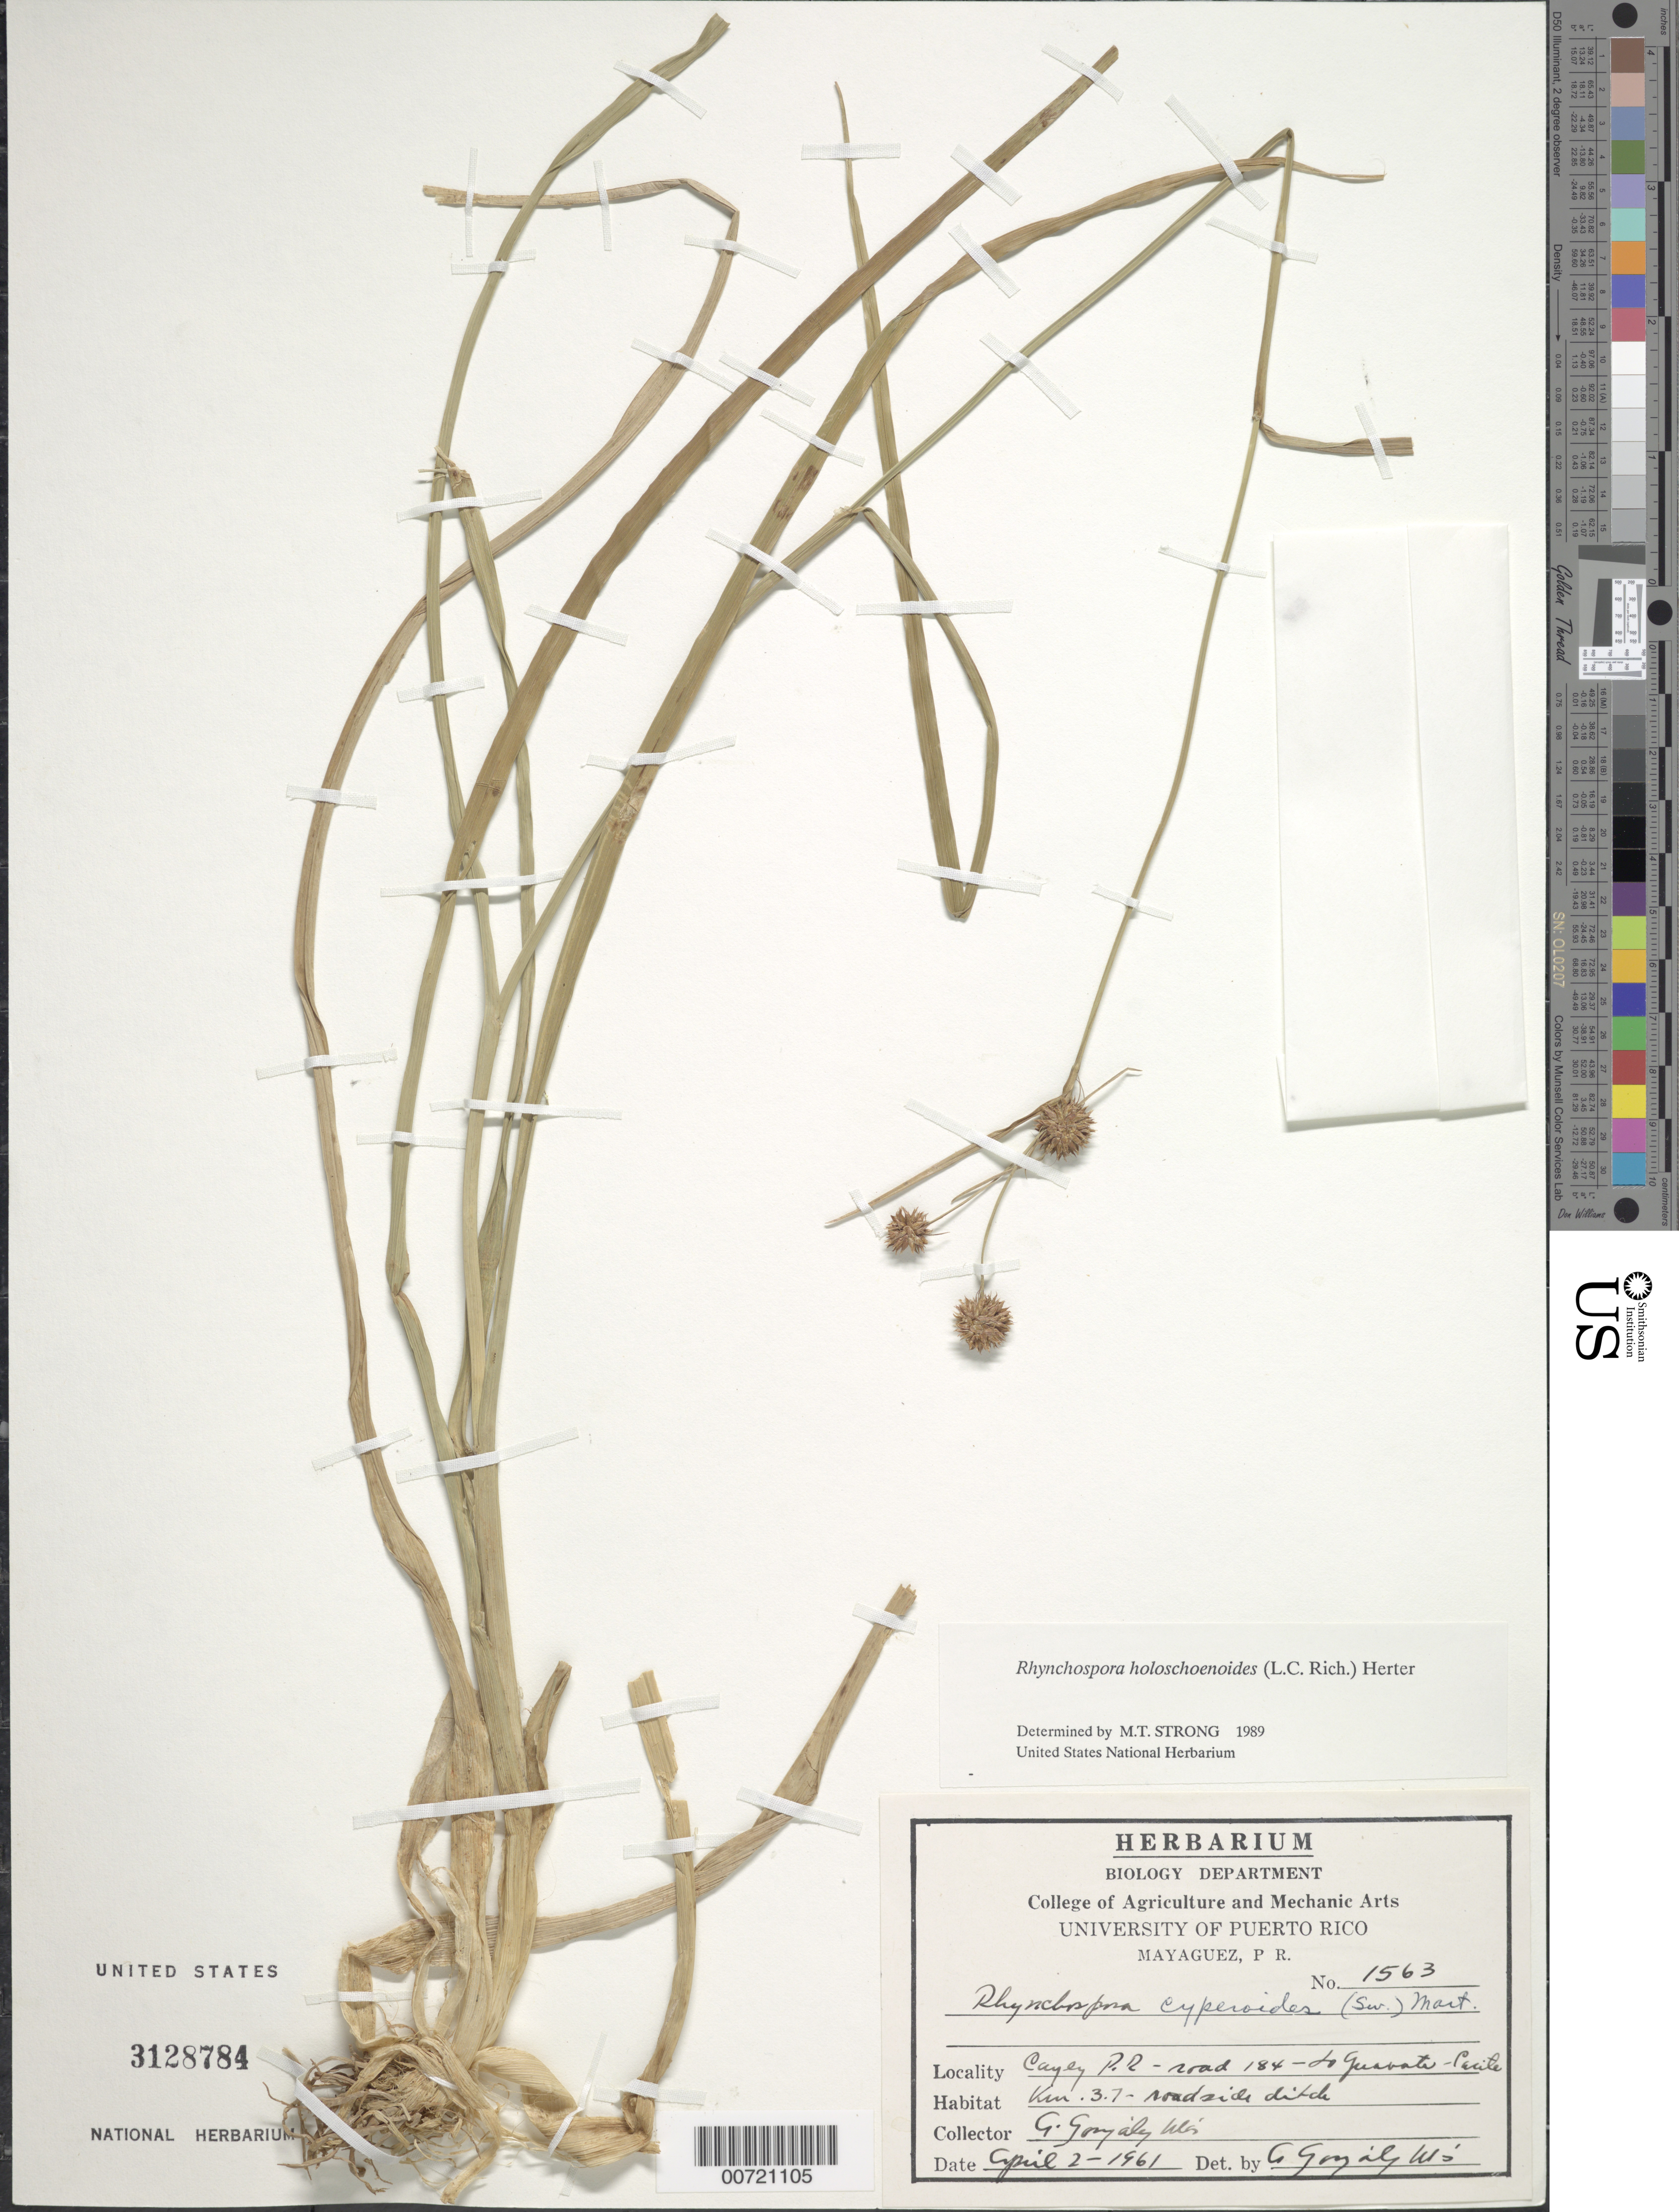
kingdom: Plantae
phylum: Tracheophyta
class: Liliopsida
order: Poales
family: Cyperaceae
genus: Rhynchospora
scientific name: Rhynchospora holoschoenoides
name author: (Rich.) Herter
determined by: Strong, M. T., (US), Smithsonian Institution - National Museum of Natural History (UNITED STATES)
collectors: A. González Más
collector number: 1563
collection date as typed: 02 Apr 1961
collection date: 1961-04-02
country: Puerto Rico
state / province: Cayey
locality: Cayey, road 184 to Guavate-Carite, km 3.7.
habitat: Roadside ditch.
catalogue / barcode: US 3128784